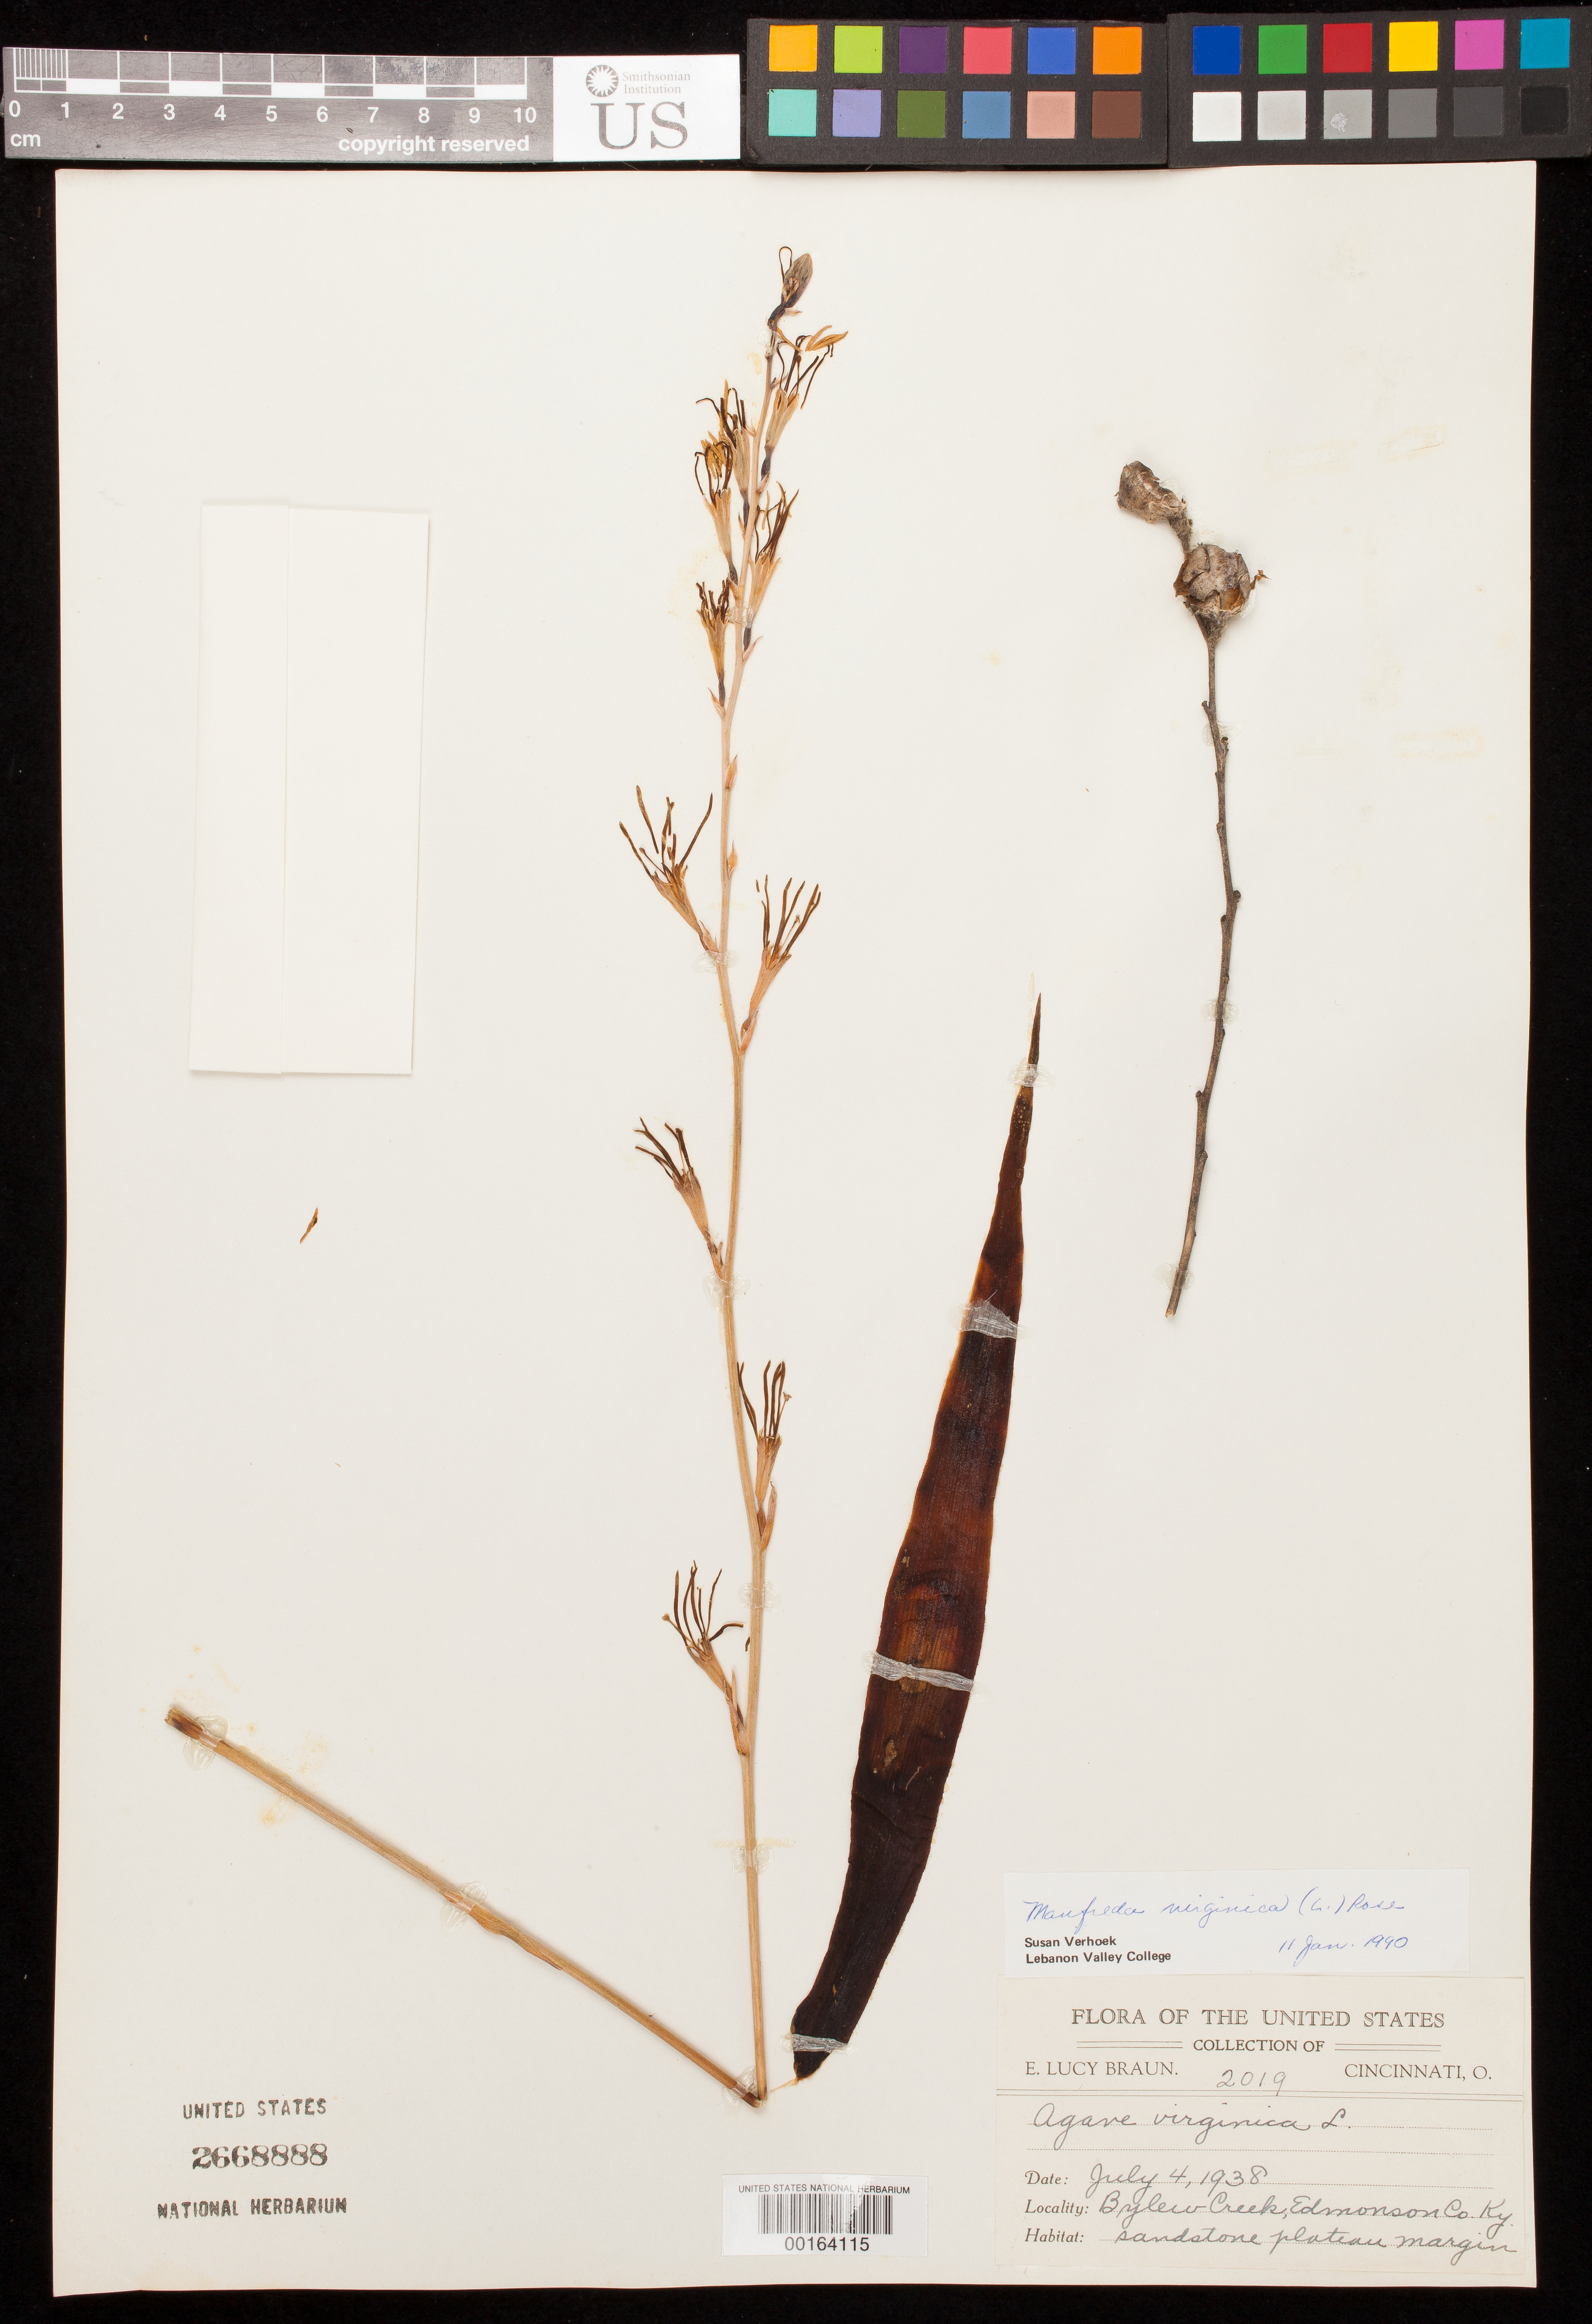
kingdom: Plantae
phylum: Tracheophyta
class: Liliopsida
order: Asparagales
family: Asparagaceae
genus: Manfreda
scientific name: Manfreda virginica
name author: (L.) Salisb. ex Rose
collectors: E. L. Braun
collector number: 2019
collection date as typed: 04 Jul 1938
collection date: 1938-07-04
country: United States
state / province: Kentucky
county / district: Edmonson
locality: Bylew creek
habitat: Sandstone plateau margin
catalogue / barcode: US 2668888